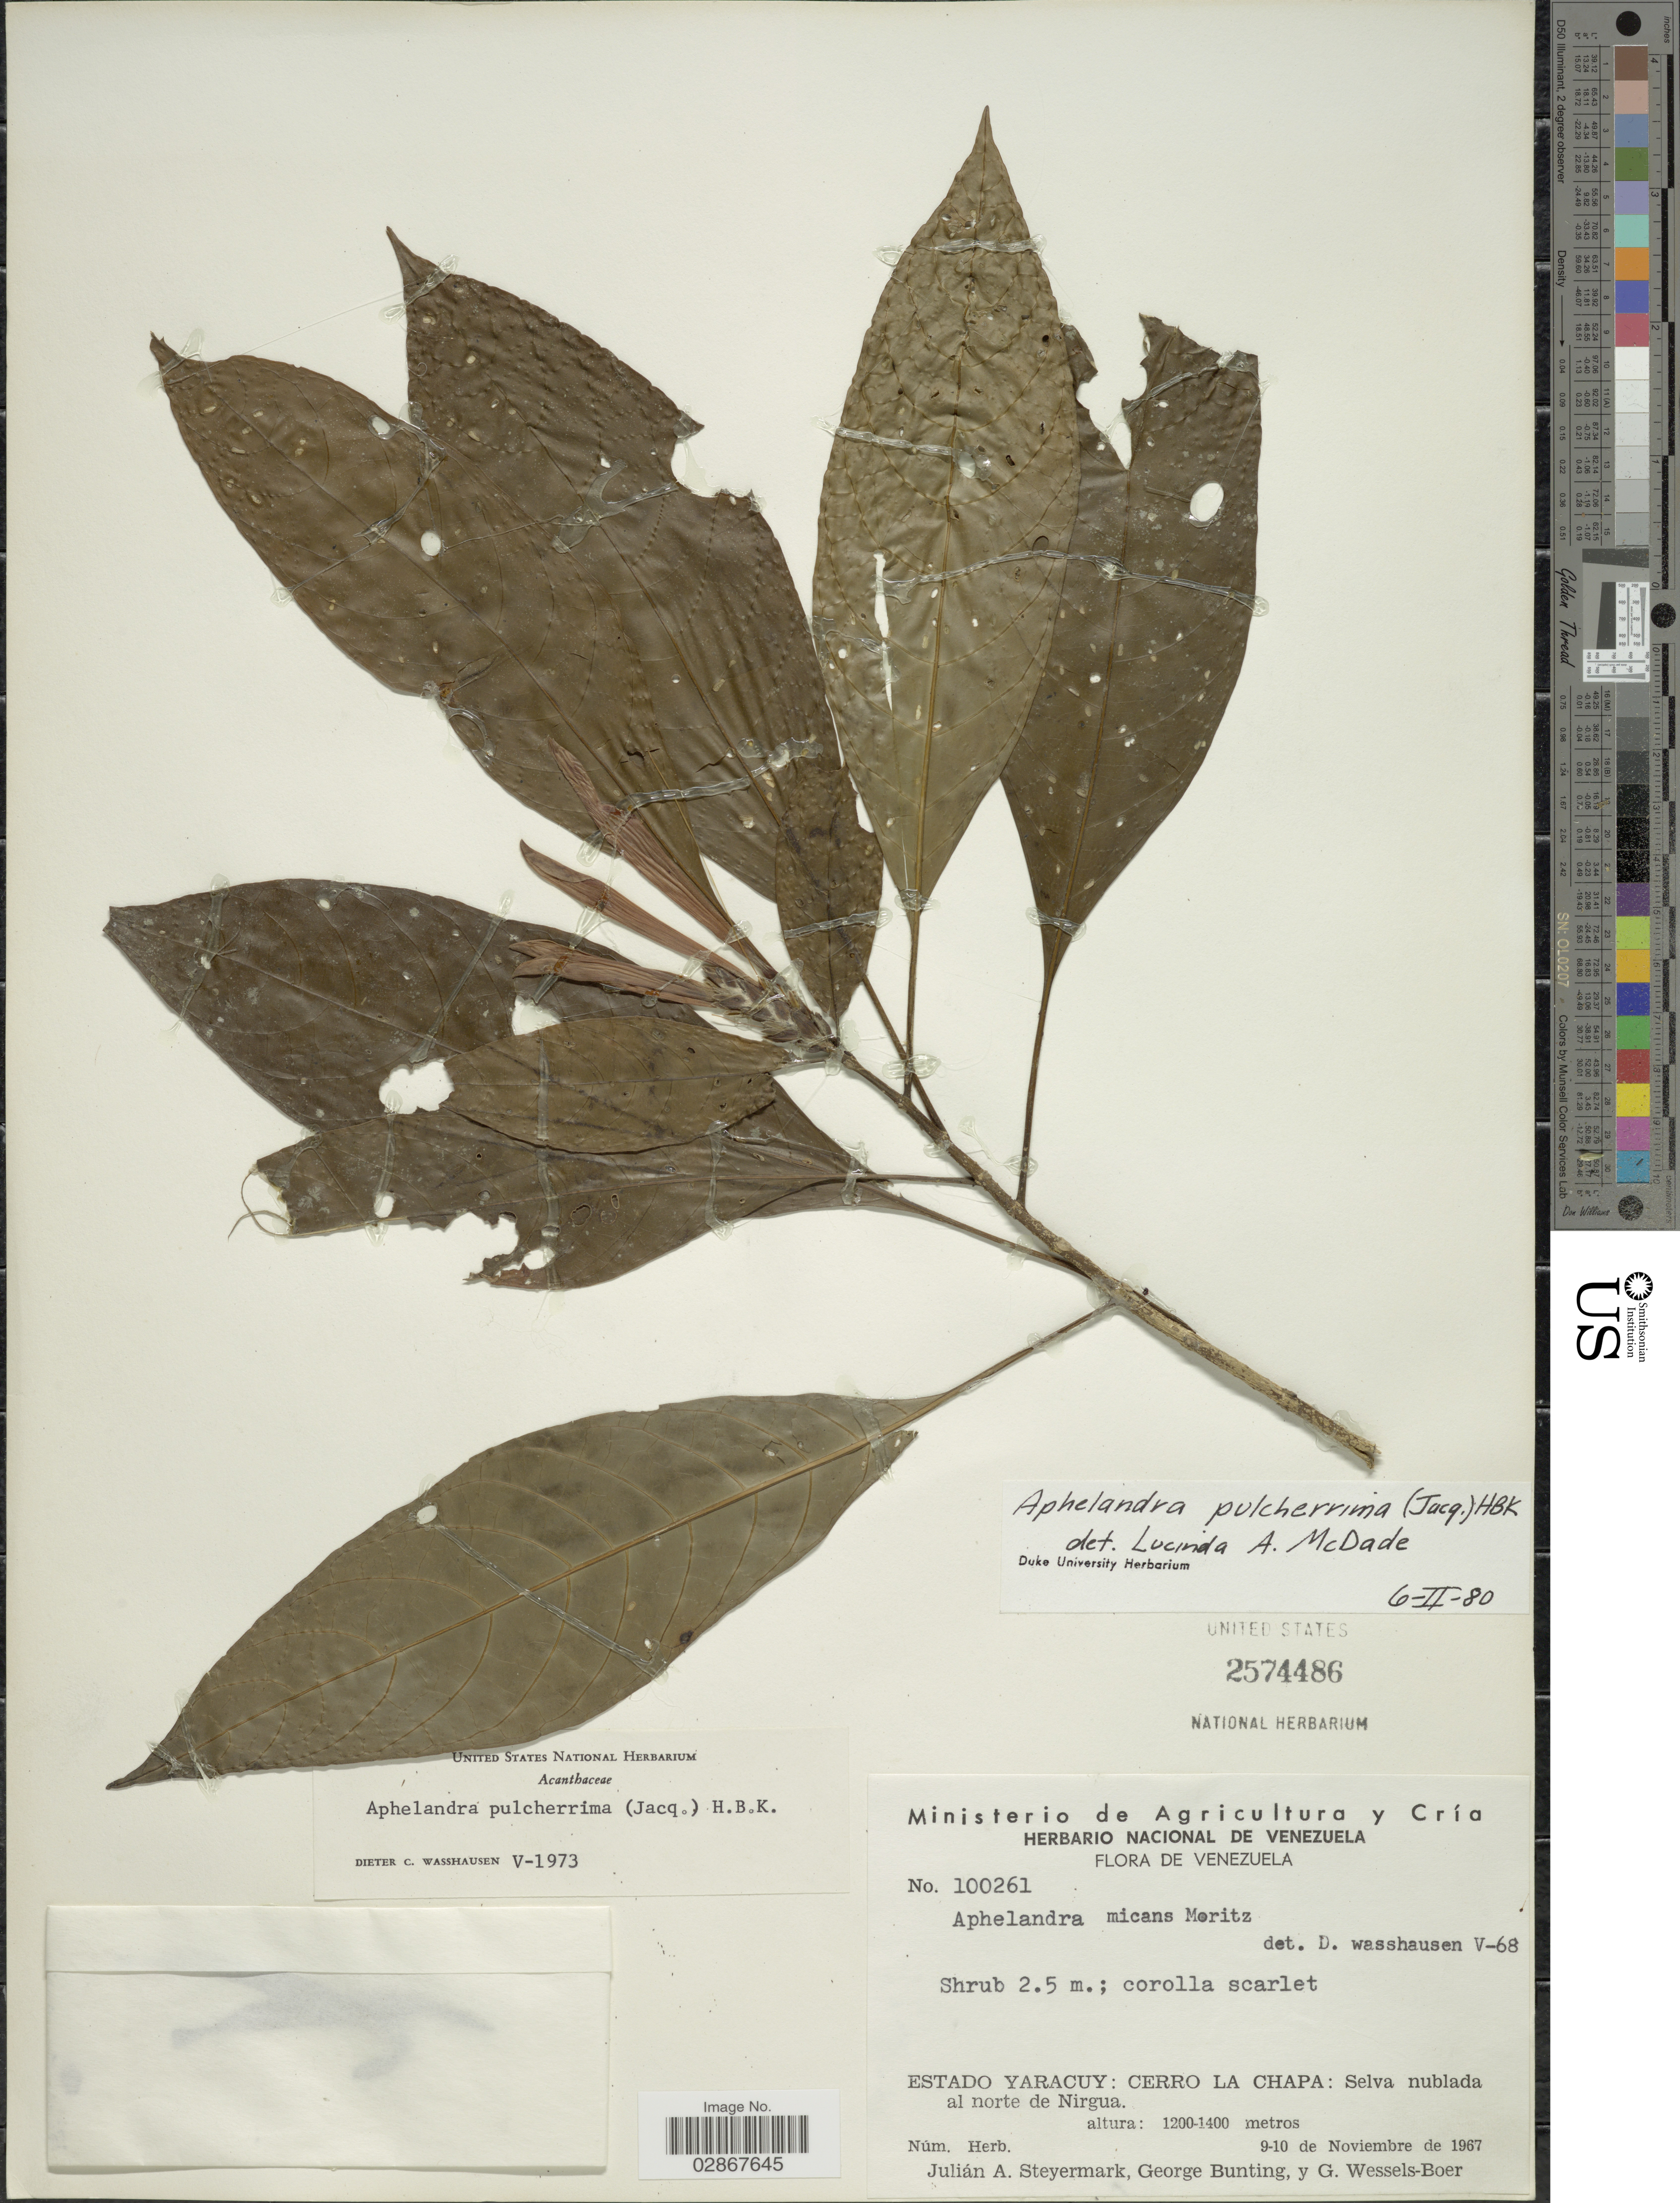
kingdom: Plantae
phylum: Tracheophyta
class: Magnoliopsida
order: Lamiales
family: Acanthaceae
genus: Aphelandra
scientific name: Aphelandra pulcherrima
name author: (Jacq.) Kunth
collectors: J. Steyermark, G. S. Bunting & G. Wessels Boer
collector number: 100261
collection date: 1967-11-09/1967-11-10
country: Venezuela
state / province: Yaracuy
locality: Cerro La Chapa: Selva nublada al norte de Nirgua.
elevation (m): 1200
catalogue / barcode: US 2574486